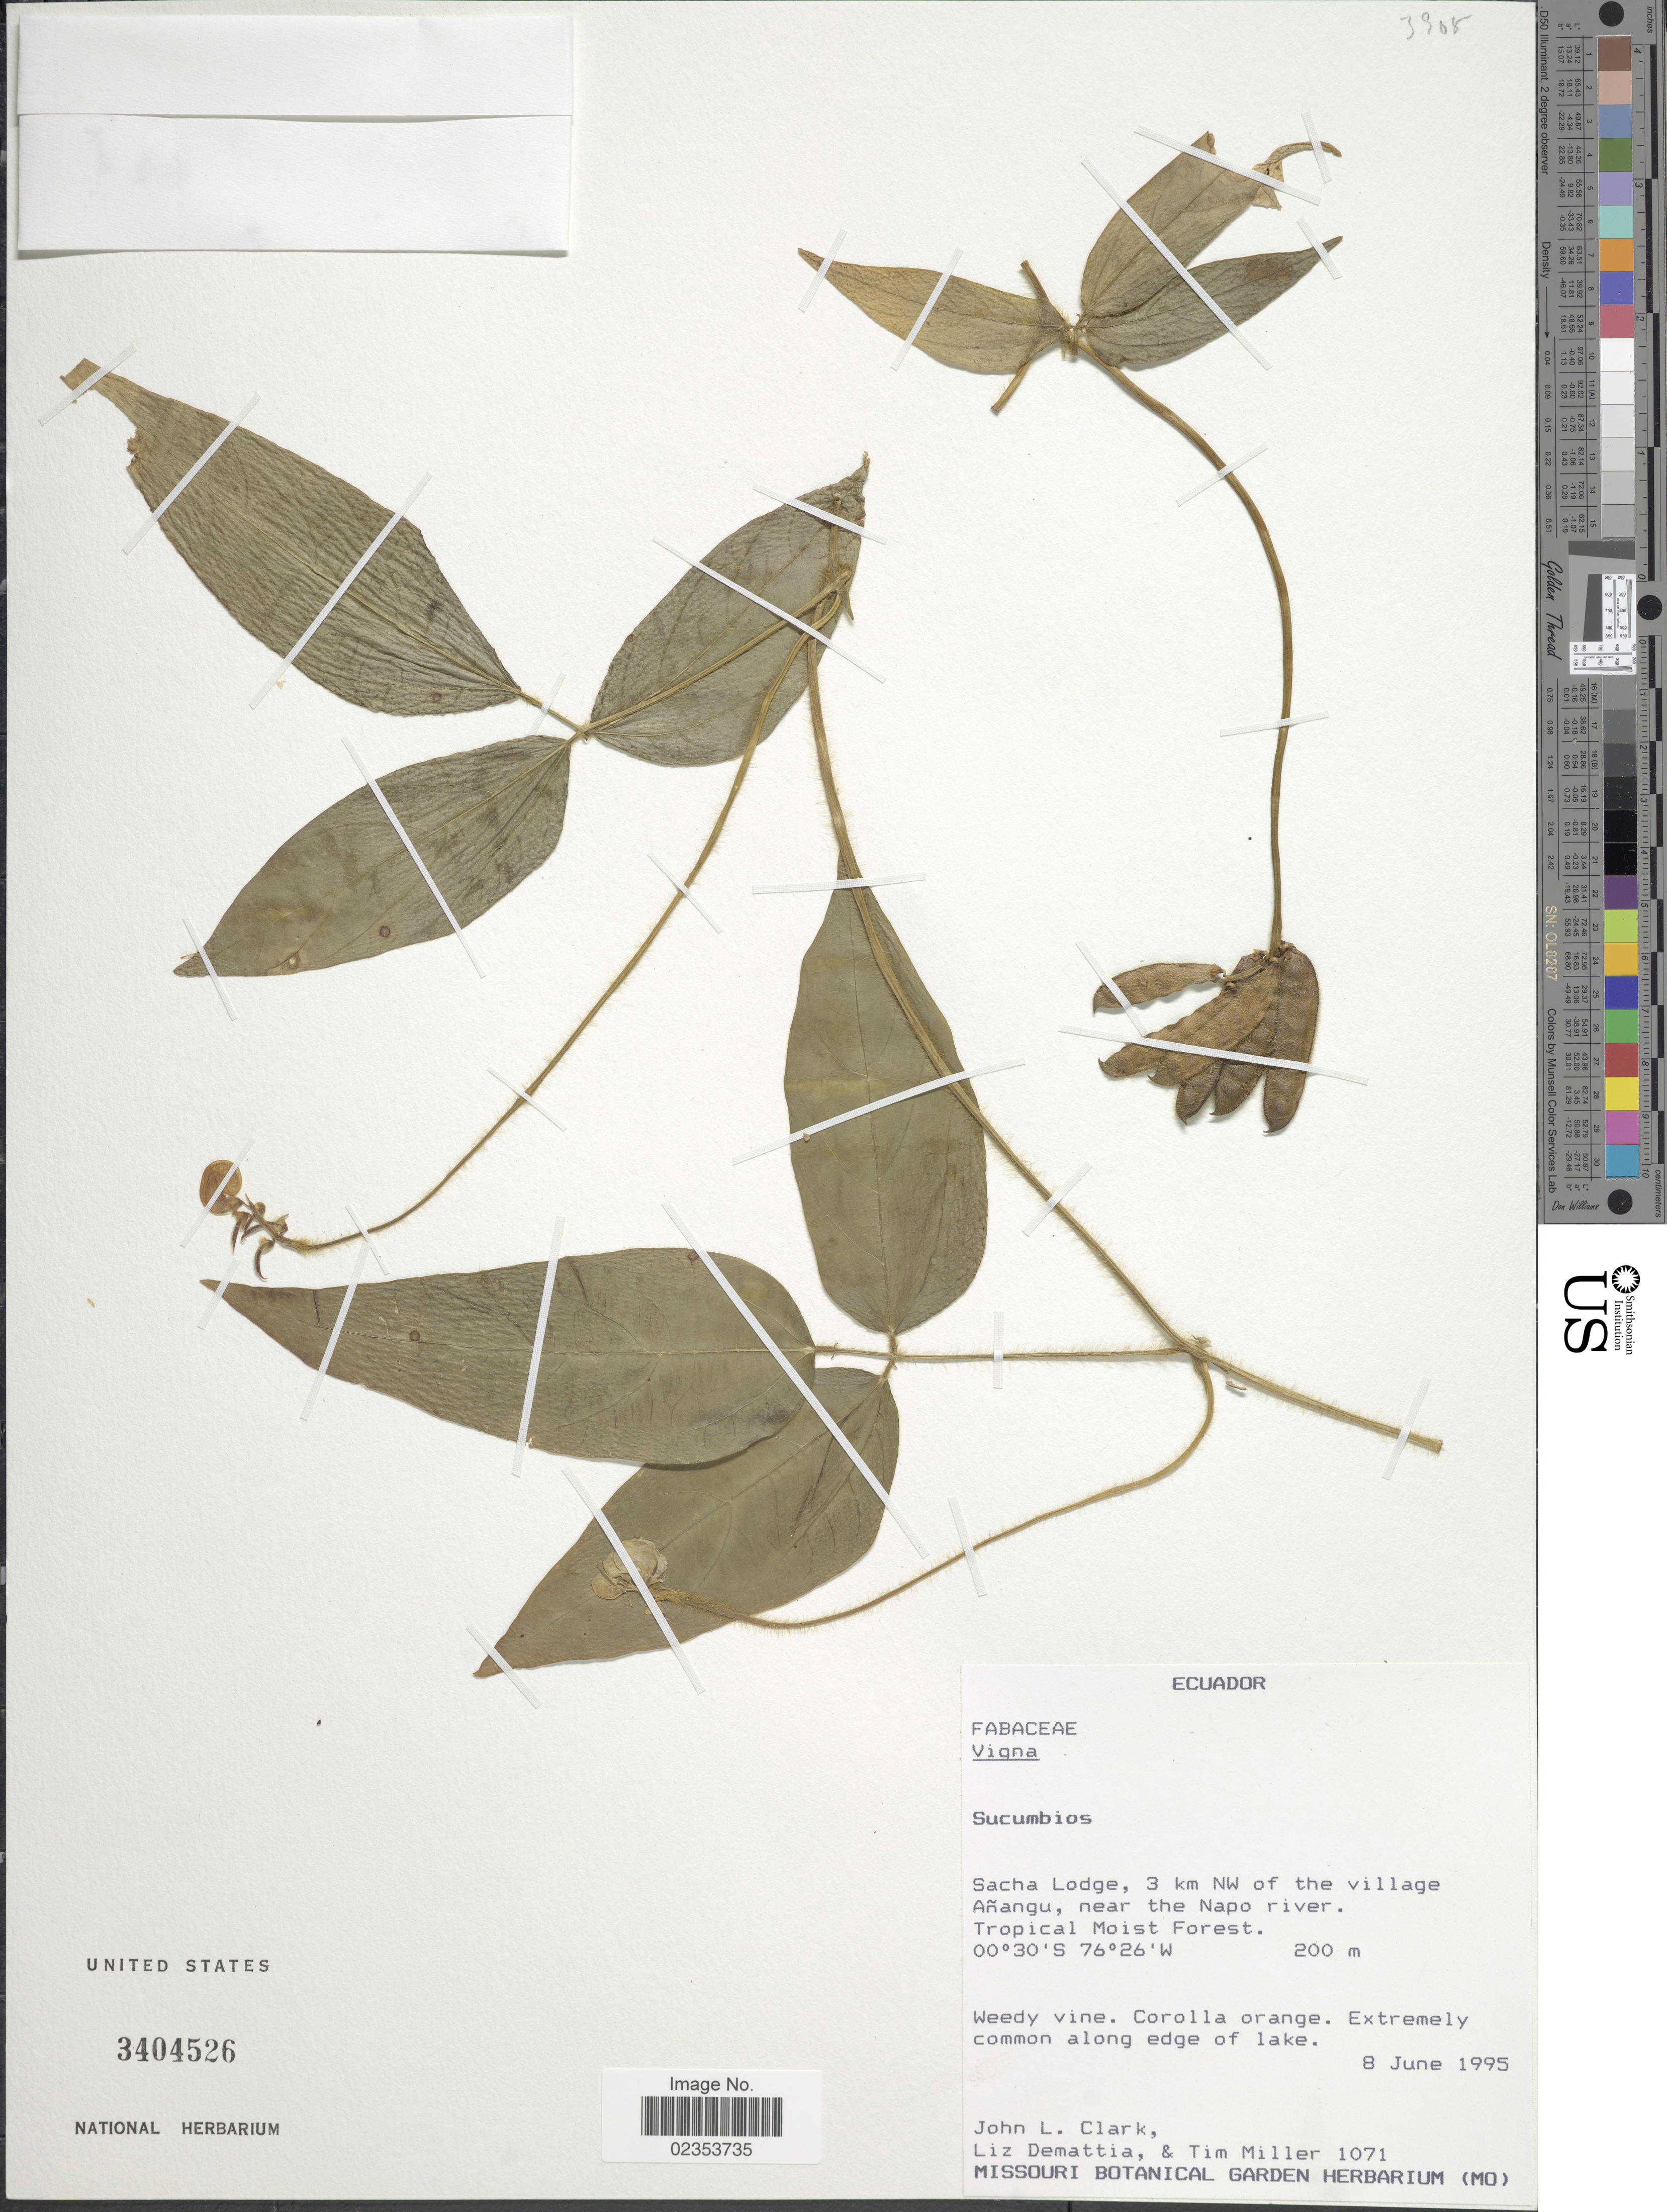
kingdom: Plantae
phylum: Tracheophyta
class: Magnoliopsida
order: Fabales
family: Fabaceae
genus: Vigna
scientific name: Vigna longifolia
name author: (Benth.) Verdc.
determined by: Acevedo-Rodriguez, P., (US), Smithsonian Institution - National Museum of Natural History (UNITED STATES)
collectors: J. L. Clark, L. Demattia & T. Miller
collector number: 1071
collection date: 1995-06-08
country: Ecuador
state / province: Sucumbíos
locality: Sacha Lodge, 3 km NW of the village Anangu, near the Napo river. Tropical Moist Forest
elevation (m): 200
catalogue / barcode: US 3404526